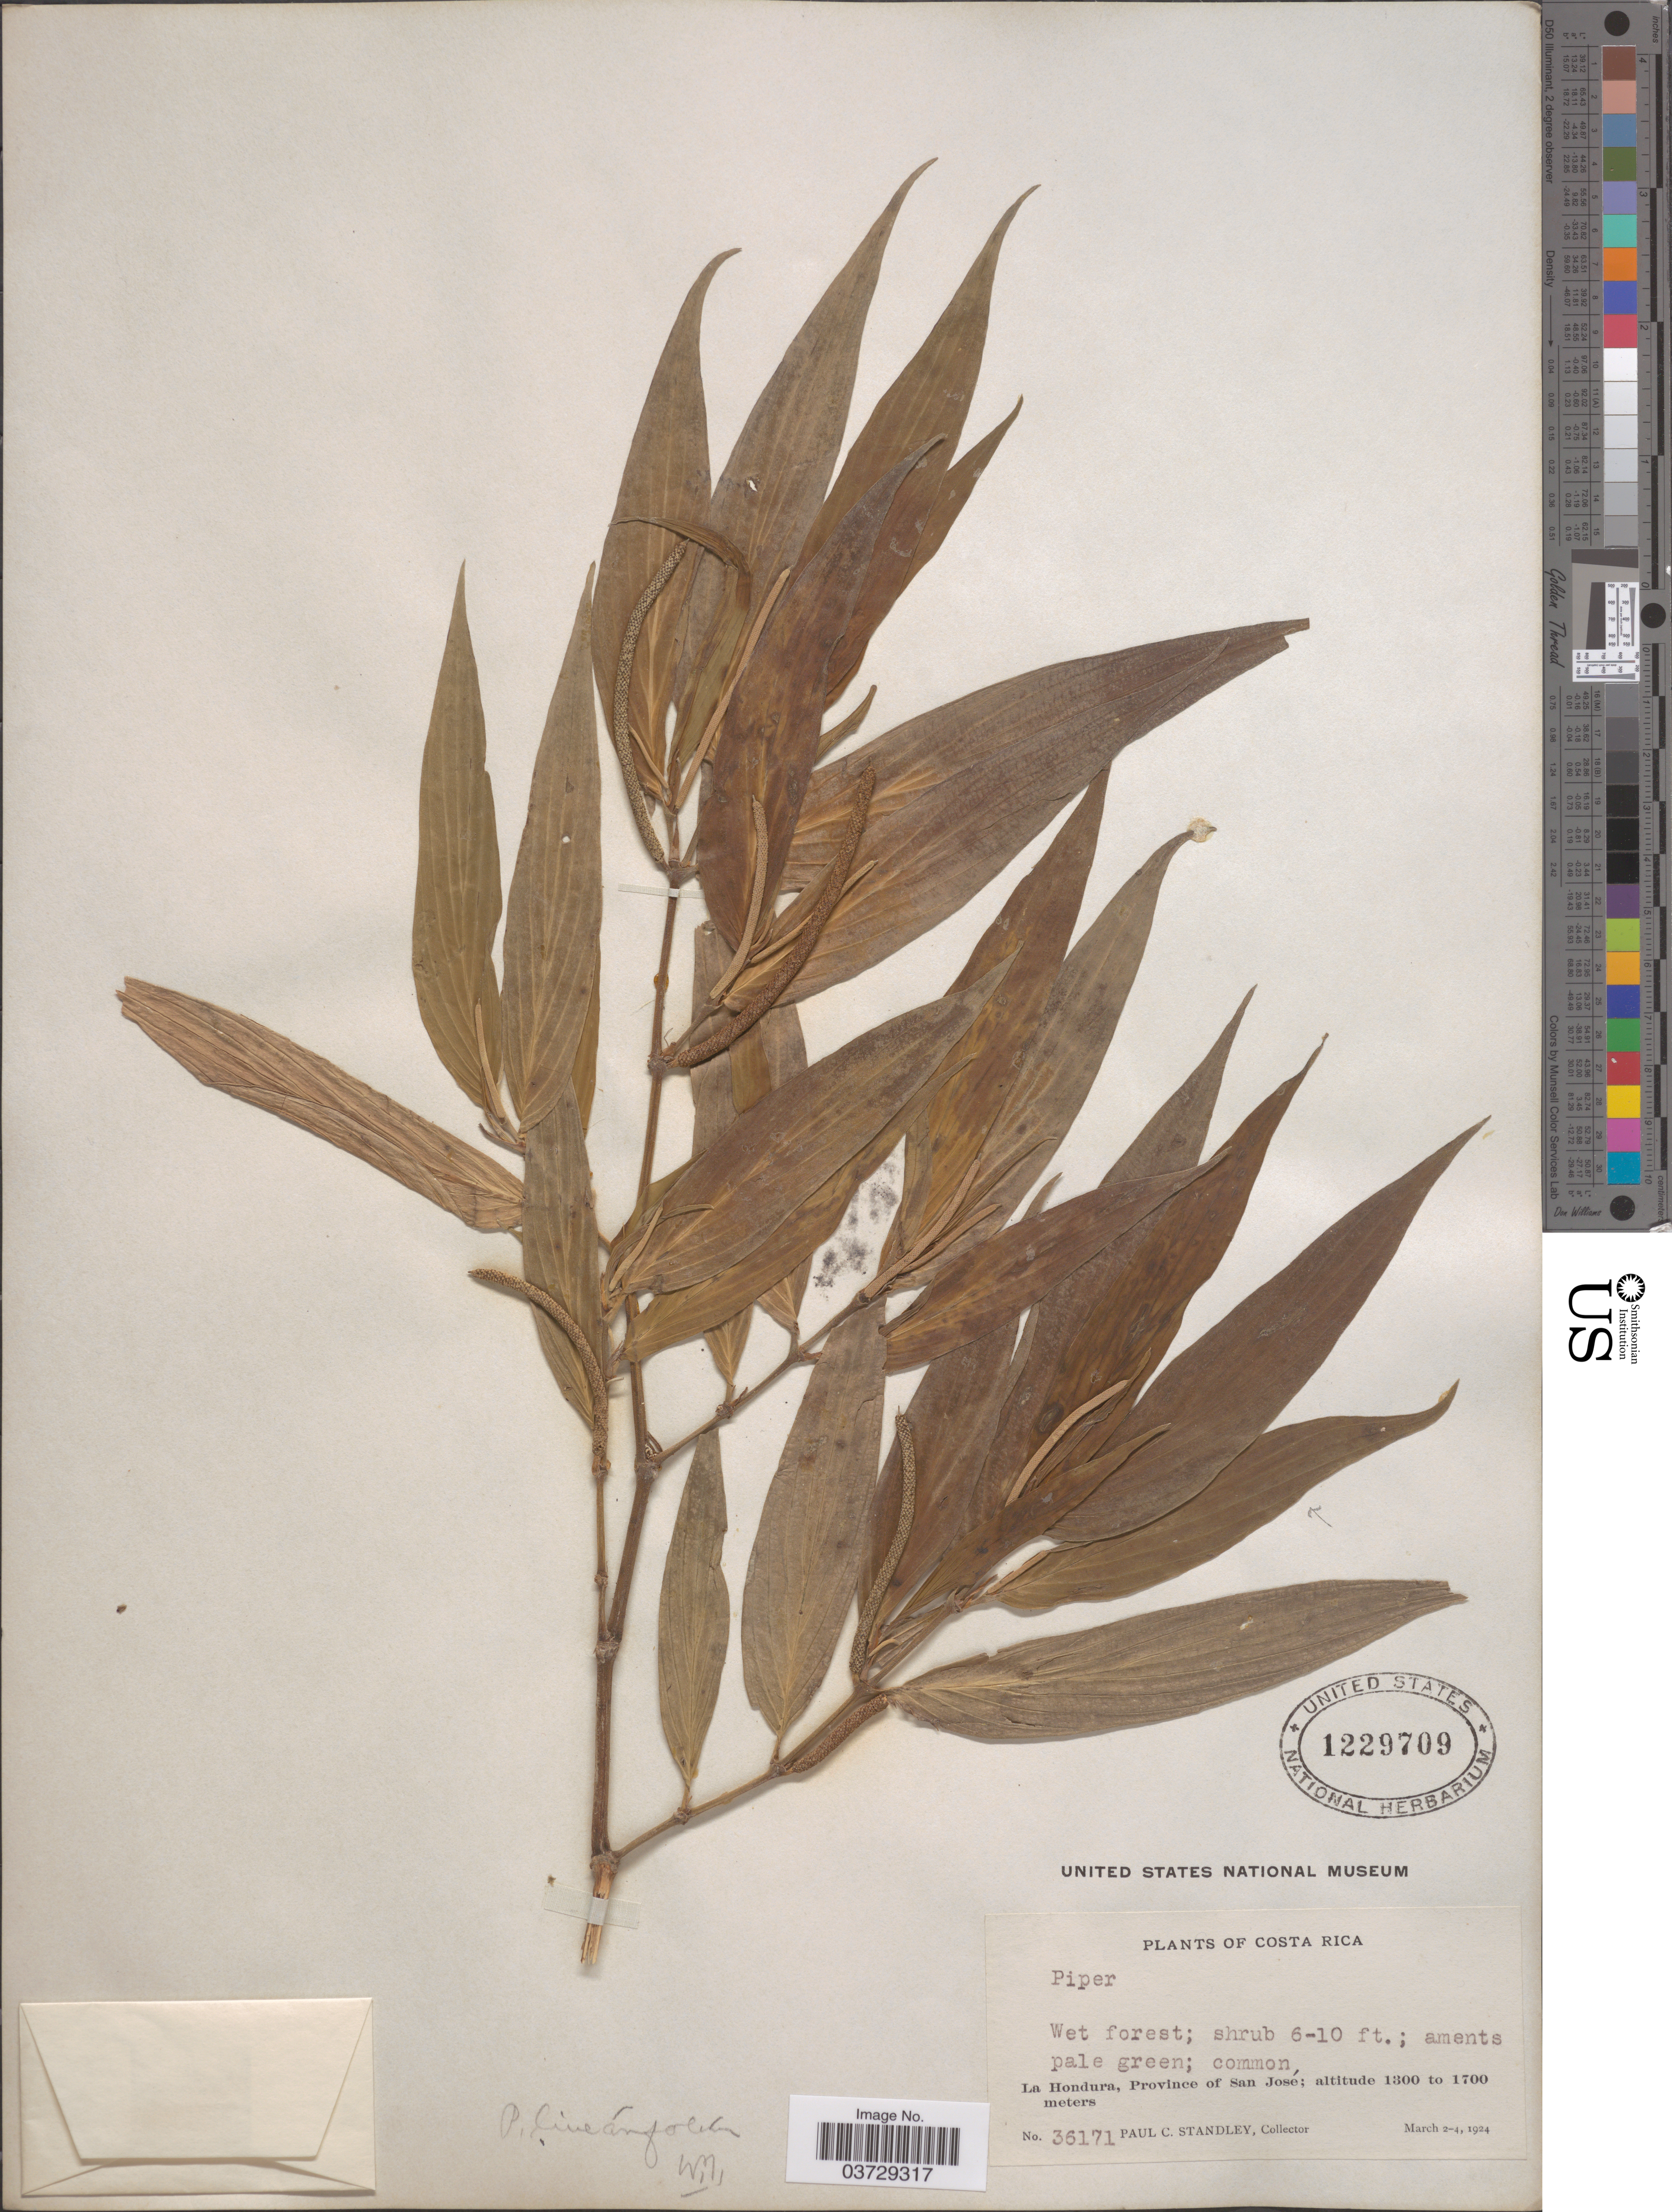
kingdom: Plantae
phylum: Tracheophyta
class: Magnoliopsida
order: Piperales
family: Piperaceae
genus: Piper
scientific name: Piper linearifolium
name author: C. DC.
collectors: P. C. Standley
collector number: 36171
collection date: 1924-03-02/1924-03-04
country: Costa Rica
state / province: San José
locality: La Hondura.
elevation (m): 1300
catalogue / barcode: US 1229709